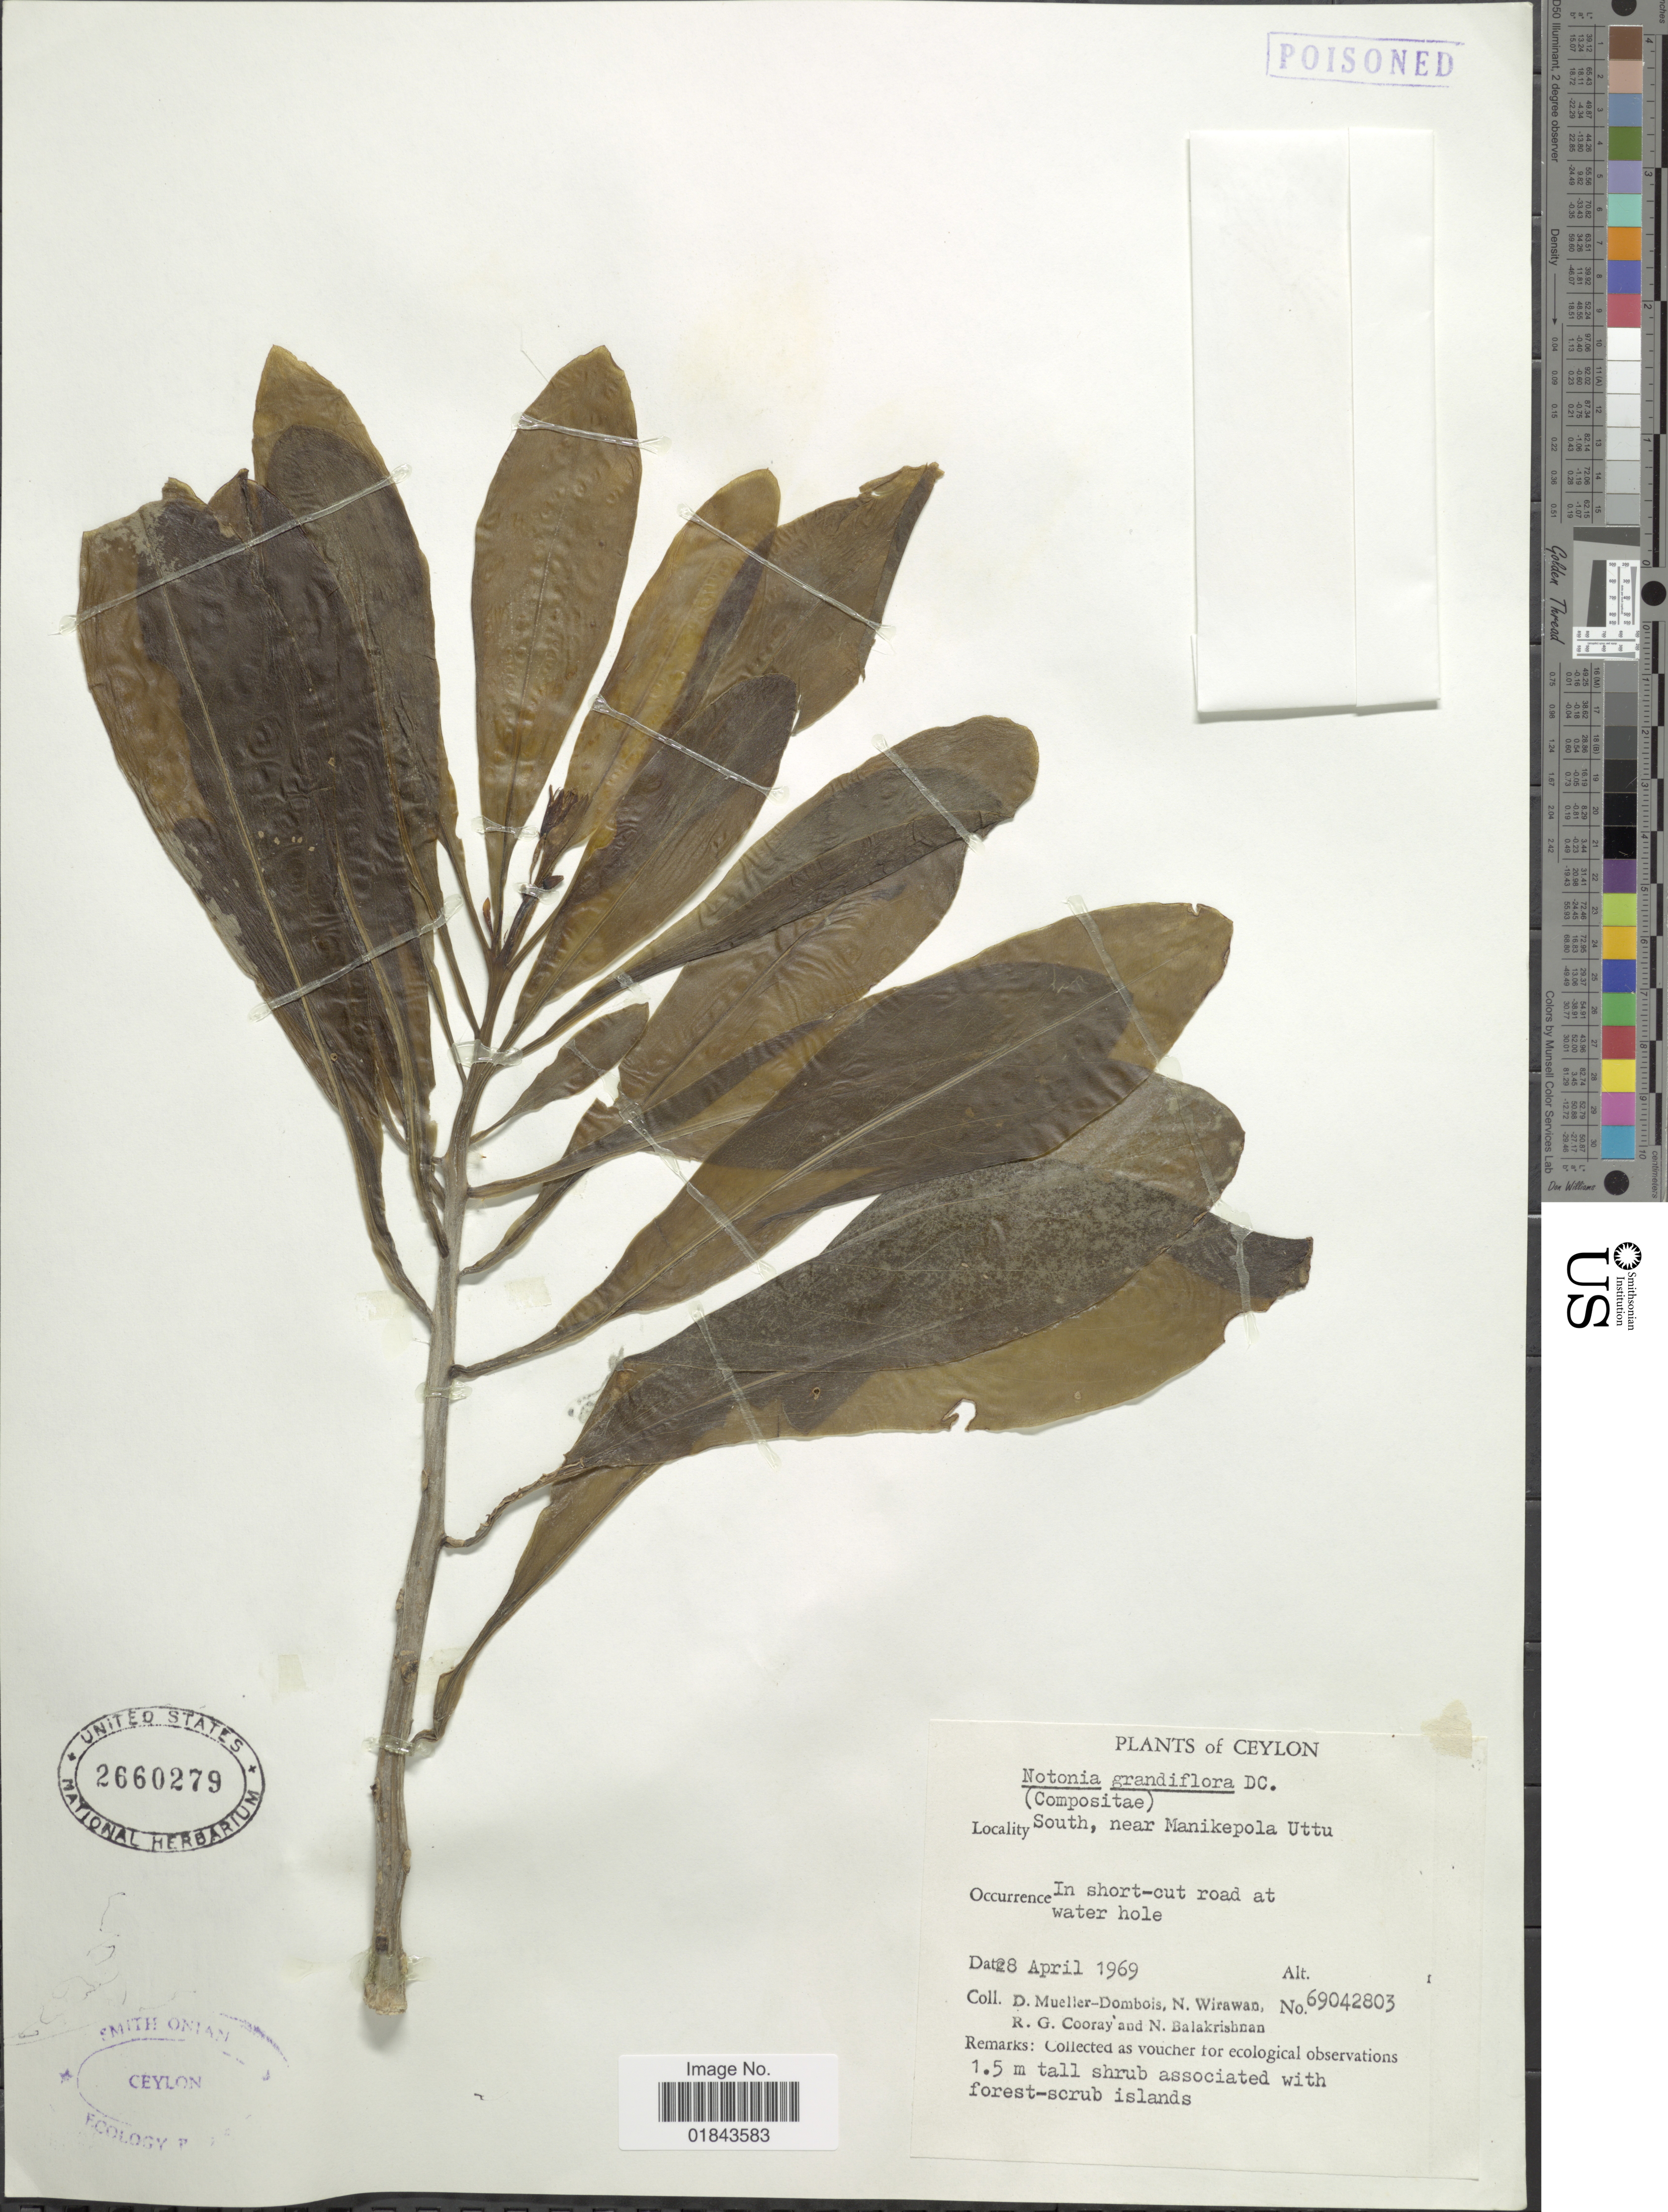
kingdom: Plantae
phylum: Tracheophyta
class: Magnoliopsida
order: Asterales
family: Asteraceae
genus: Notonia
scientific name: Notonia grandiflora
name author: DC.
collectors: D. Mueller-Dombois, N. Wirawan, R. Cooray & N. Balakrishnan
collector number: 69042803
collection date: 1969-04-28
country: Sri Lanka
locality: Ceylon, South, near Manikepola Uttu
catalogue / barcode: US 2660279